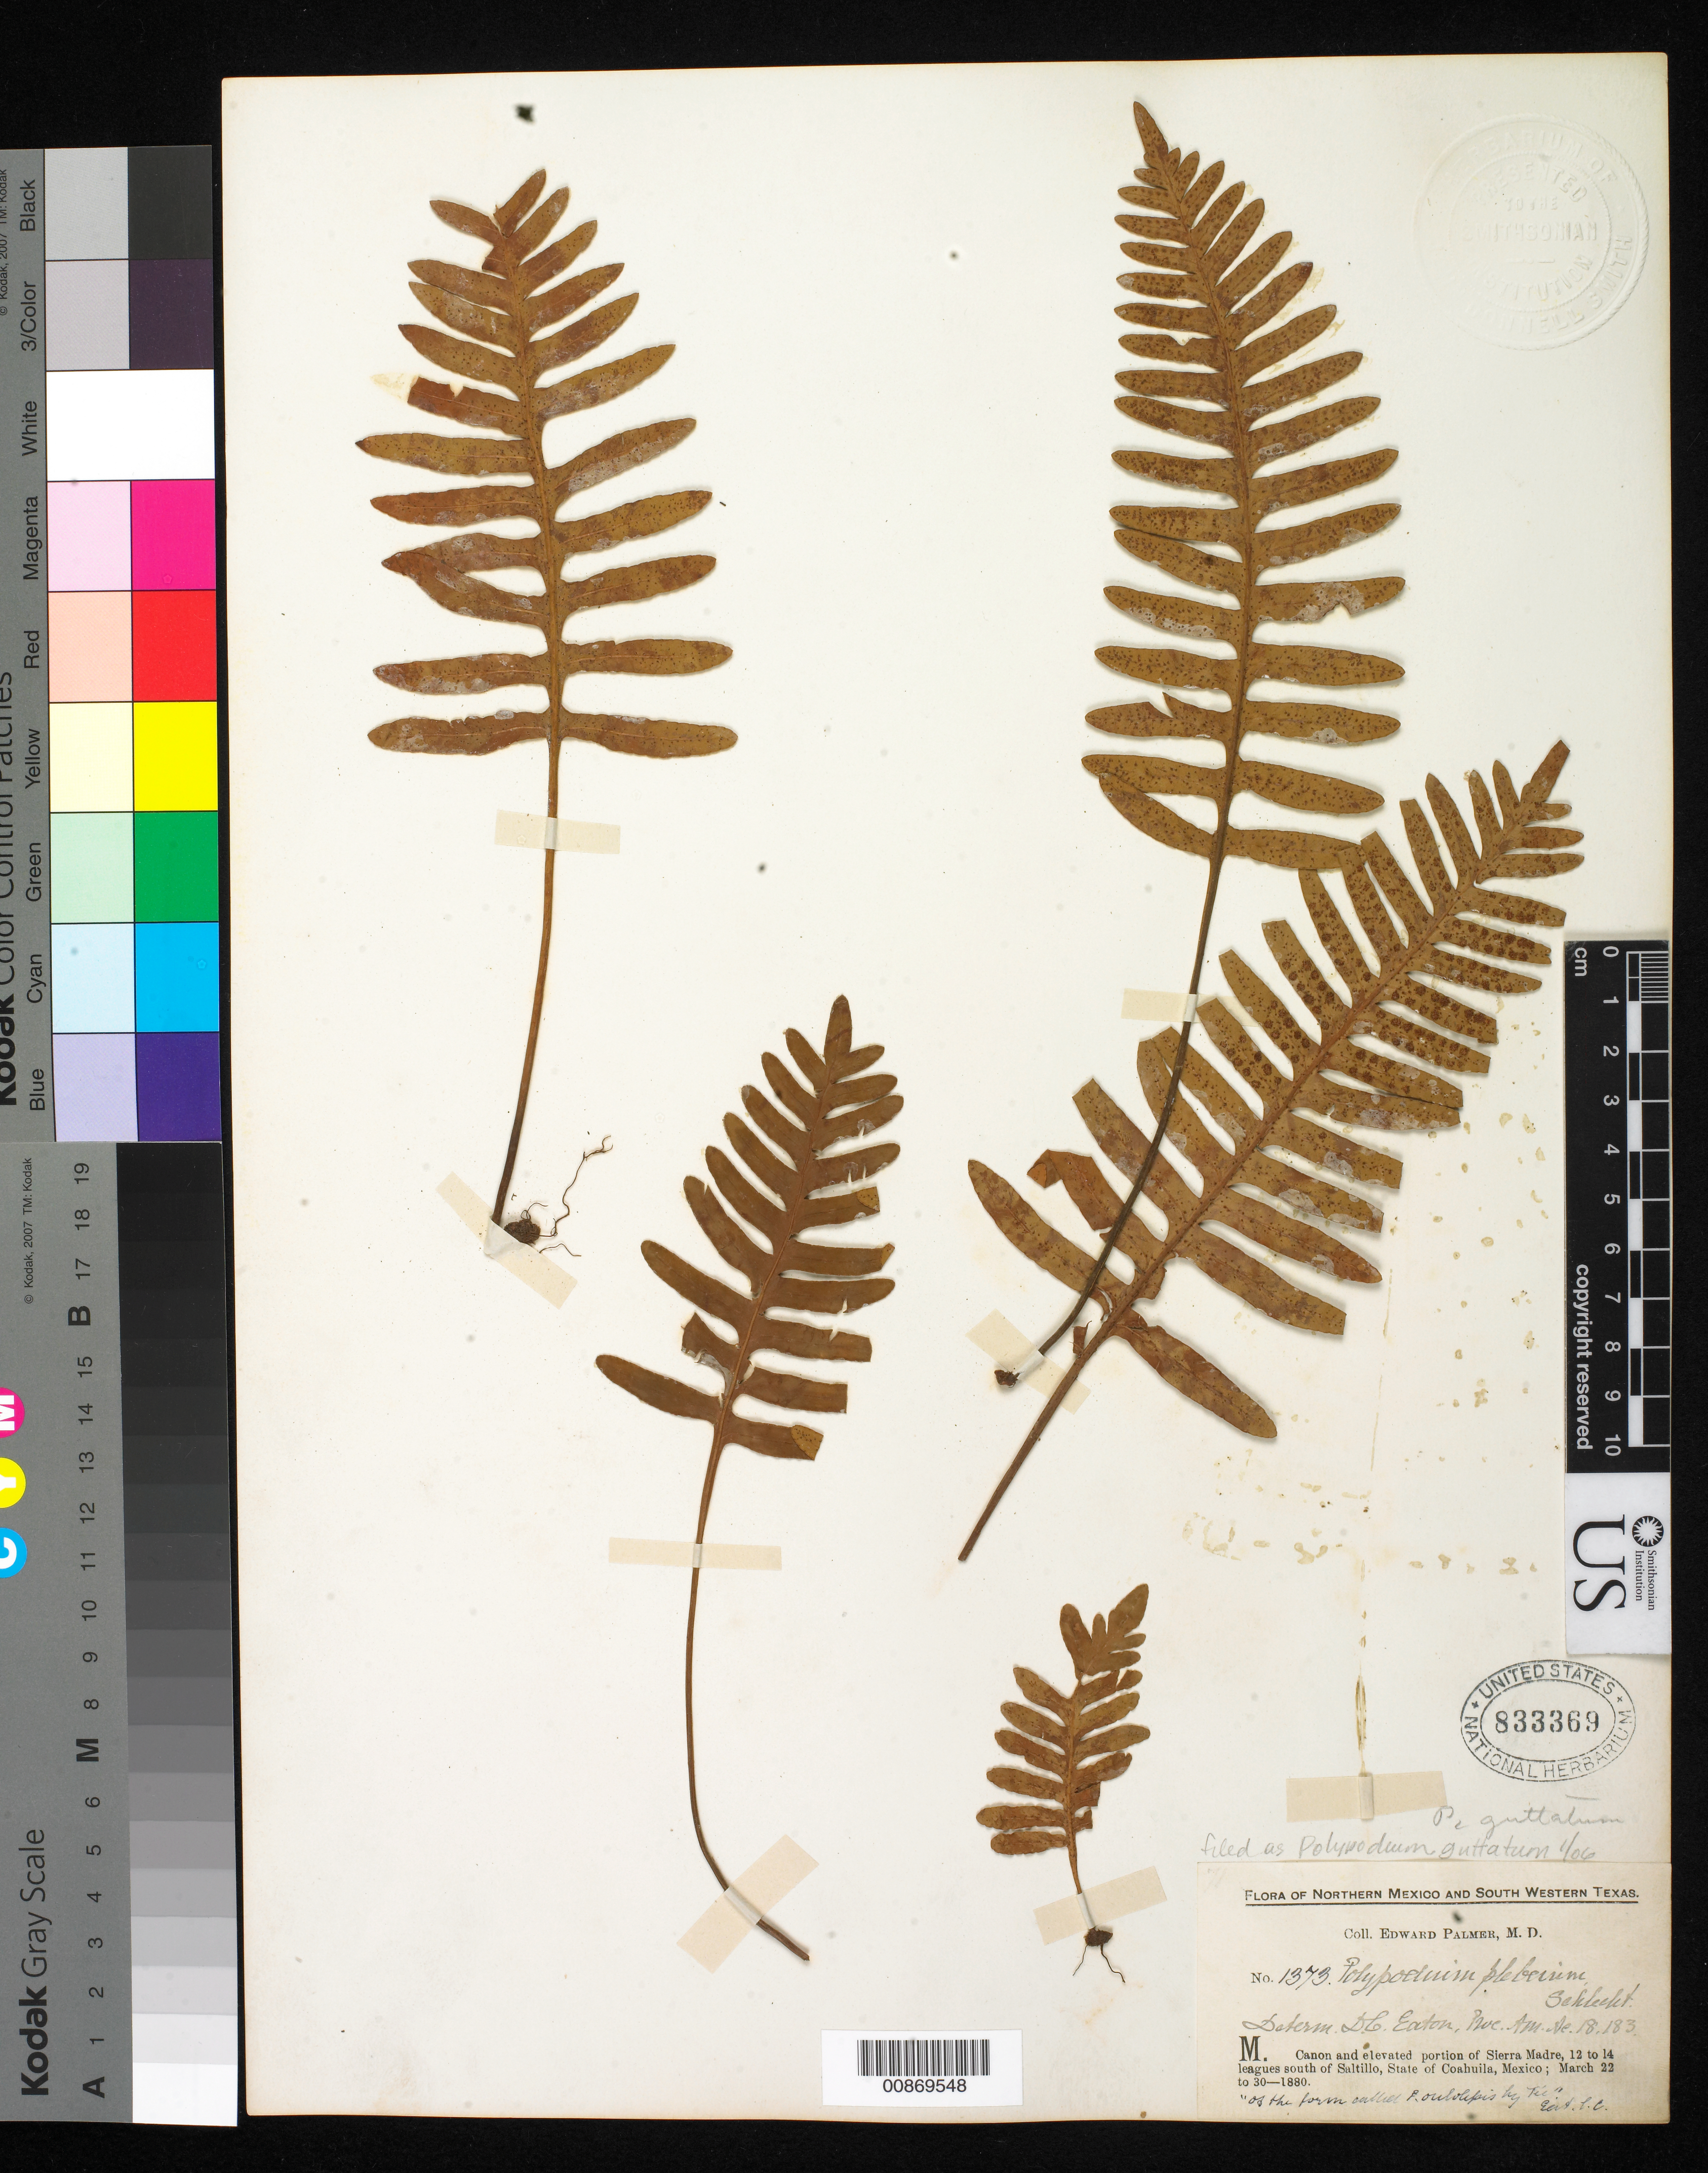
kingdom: Plantae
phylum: Tracheophyta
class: Polypodiopsida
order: Polypodiales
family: Polypodiaceae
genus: Pleopeltis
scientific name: Pleopeltis guttata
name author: (Maxon) E.G. Andrews & Windham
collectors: E. Palmer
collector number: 1373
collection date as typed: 22 Mar 1880 to 30 Mar 1880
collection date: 1880-03-22/1880-03-30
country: Mexico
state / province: Coahuila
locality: M. Sierra Madre, 12 to 14 leagues south of Saltillo, Coahuila.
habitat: Cañon and elevated portion of sierra.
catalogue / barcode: US 833369